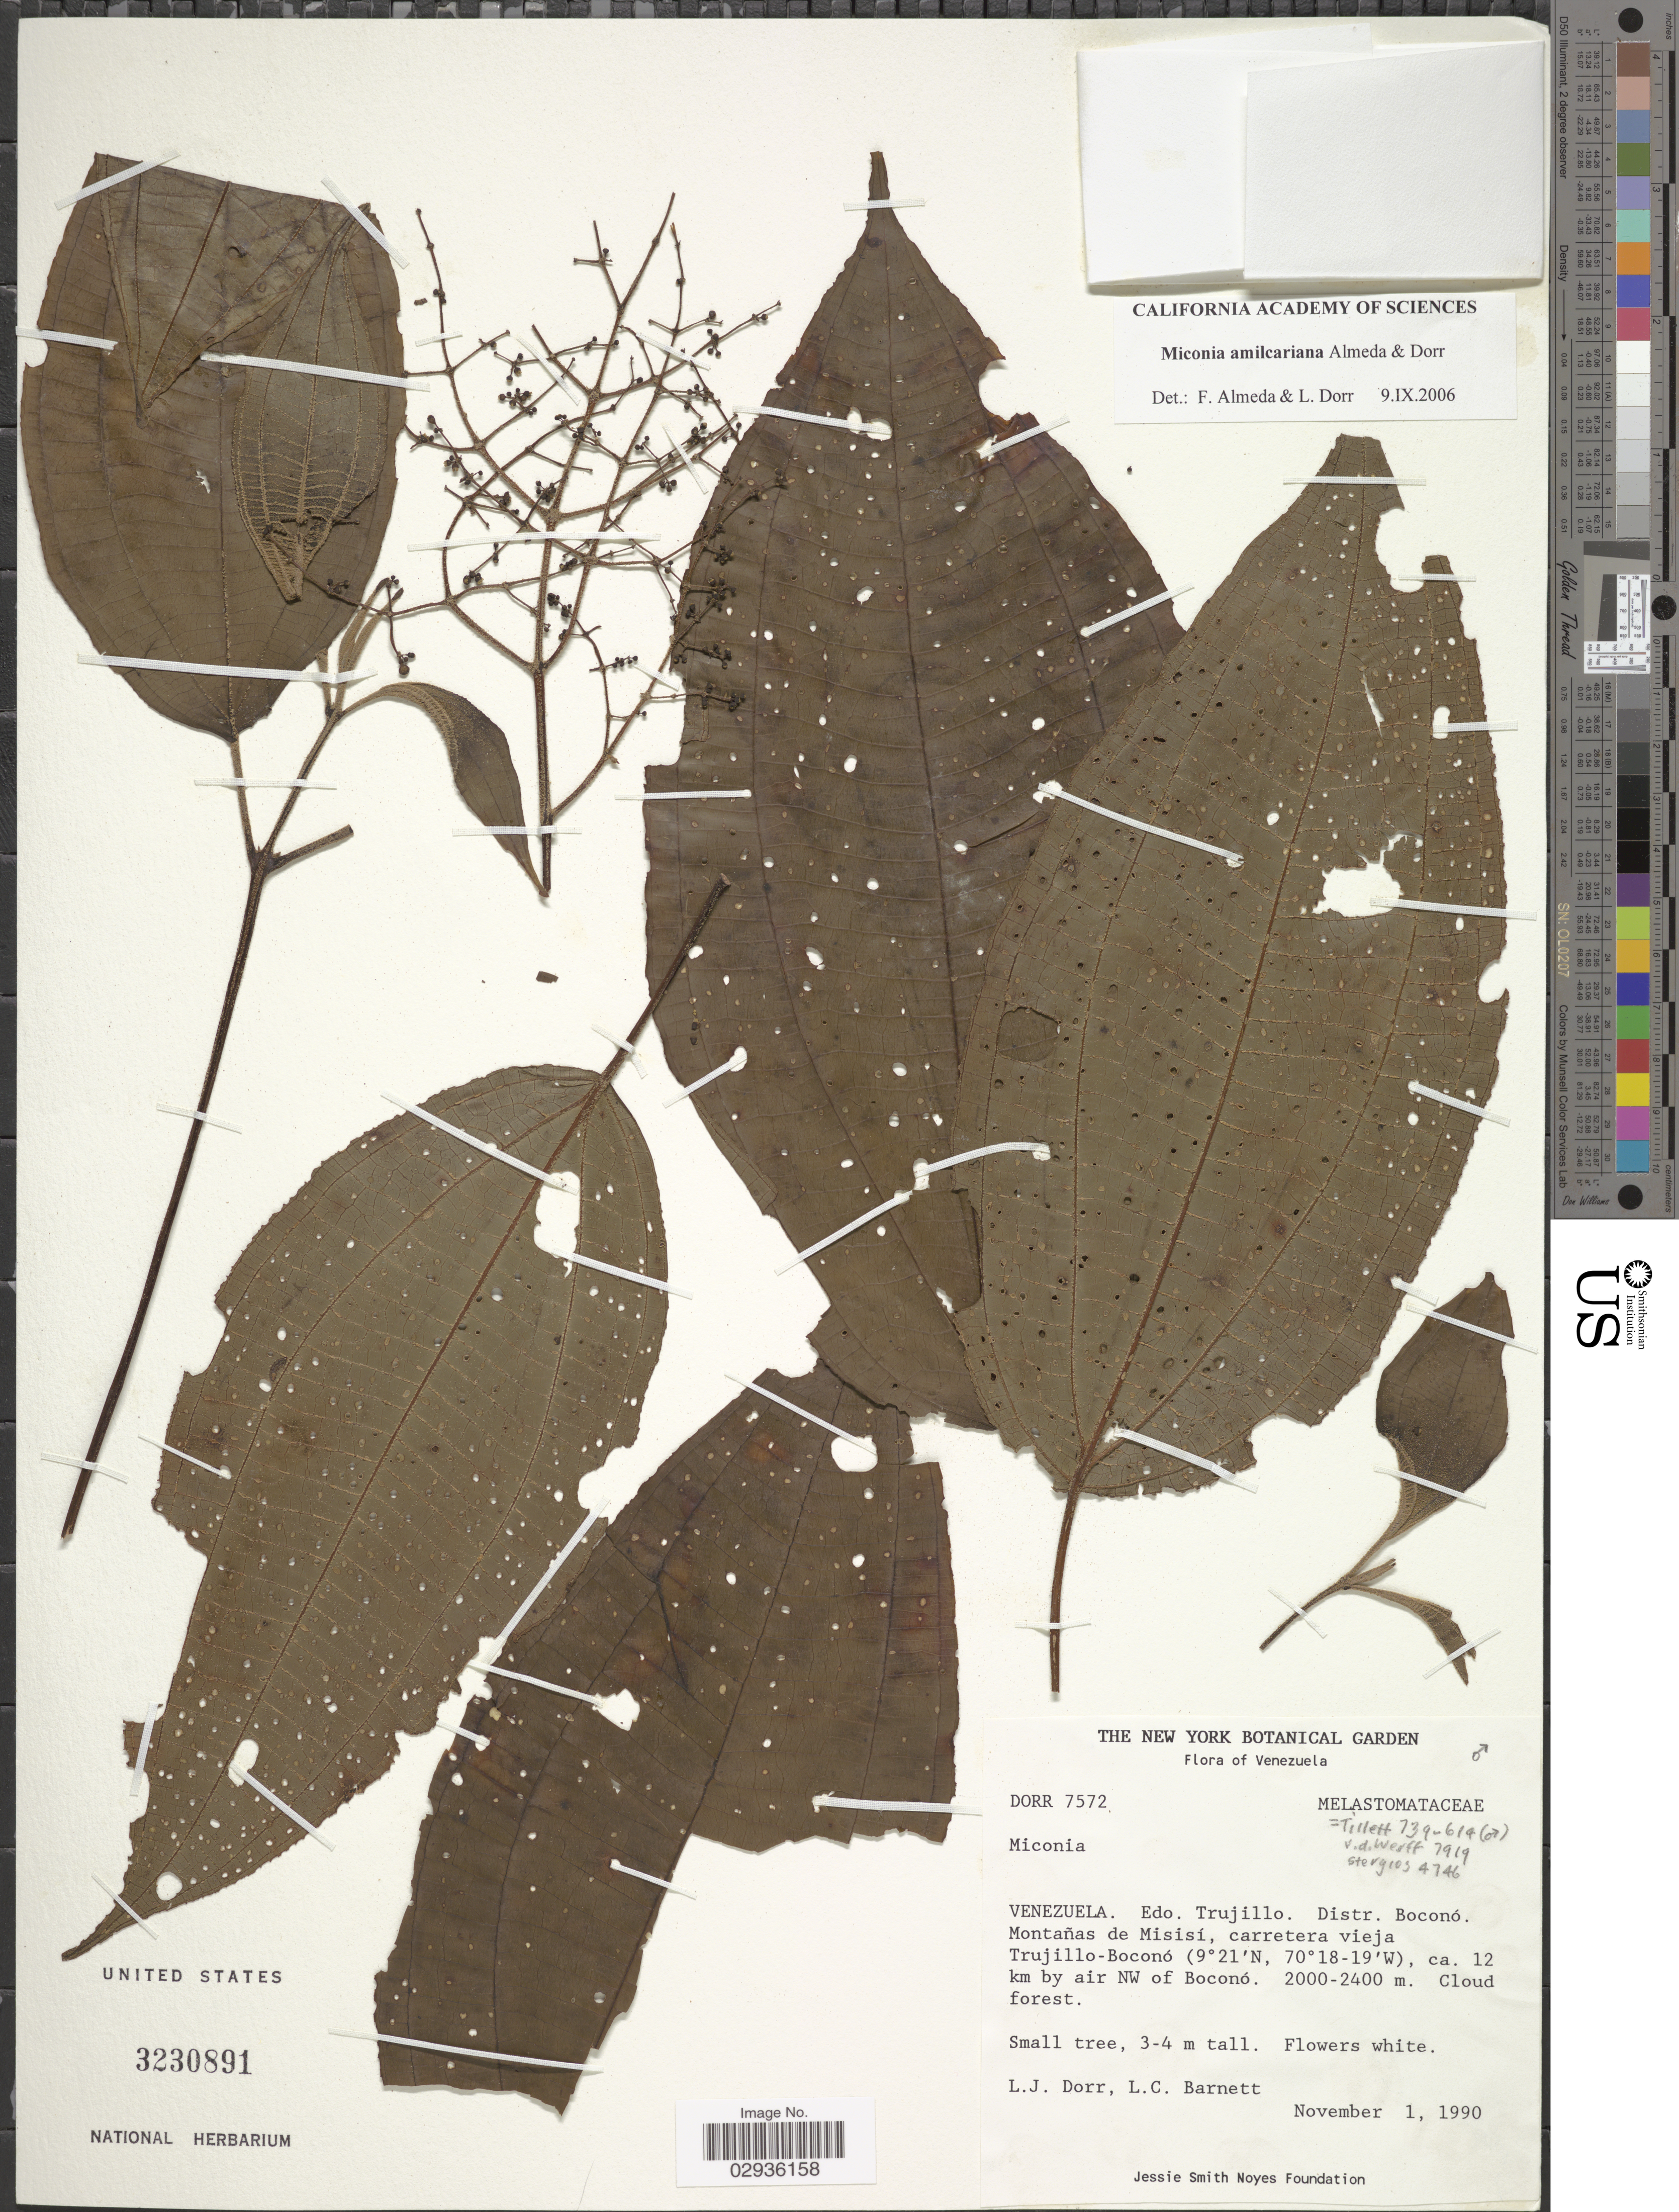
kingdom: Plantae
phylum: Tracheophyta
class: Magnoliopsida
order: Myrtales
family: Melastomataceae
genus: Miconia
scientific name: Miconia amilcariana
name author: Almeda & Dorr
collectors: L. J. Dorr & L. C. Barnett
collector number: DORR 7572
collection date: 1990-11-01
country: Venezuela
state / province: Trujillo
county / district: Boconó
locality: Montañas de Misisí, carretera vieja Trujillo-Boconó, ca. 12 km by air NW of Boconó.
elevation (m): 2000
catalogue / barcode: US 3230891